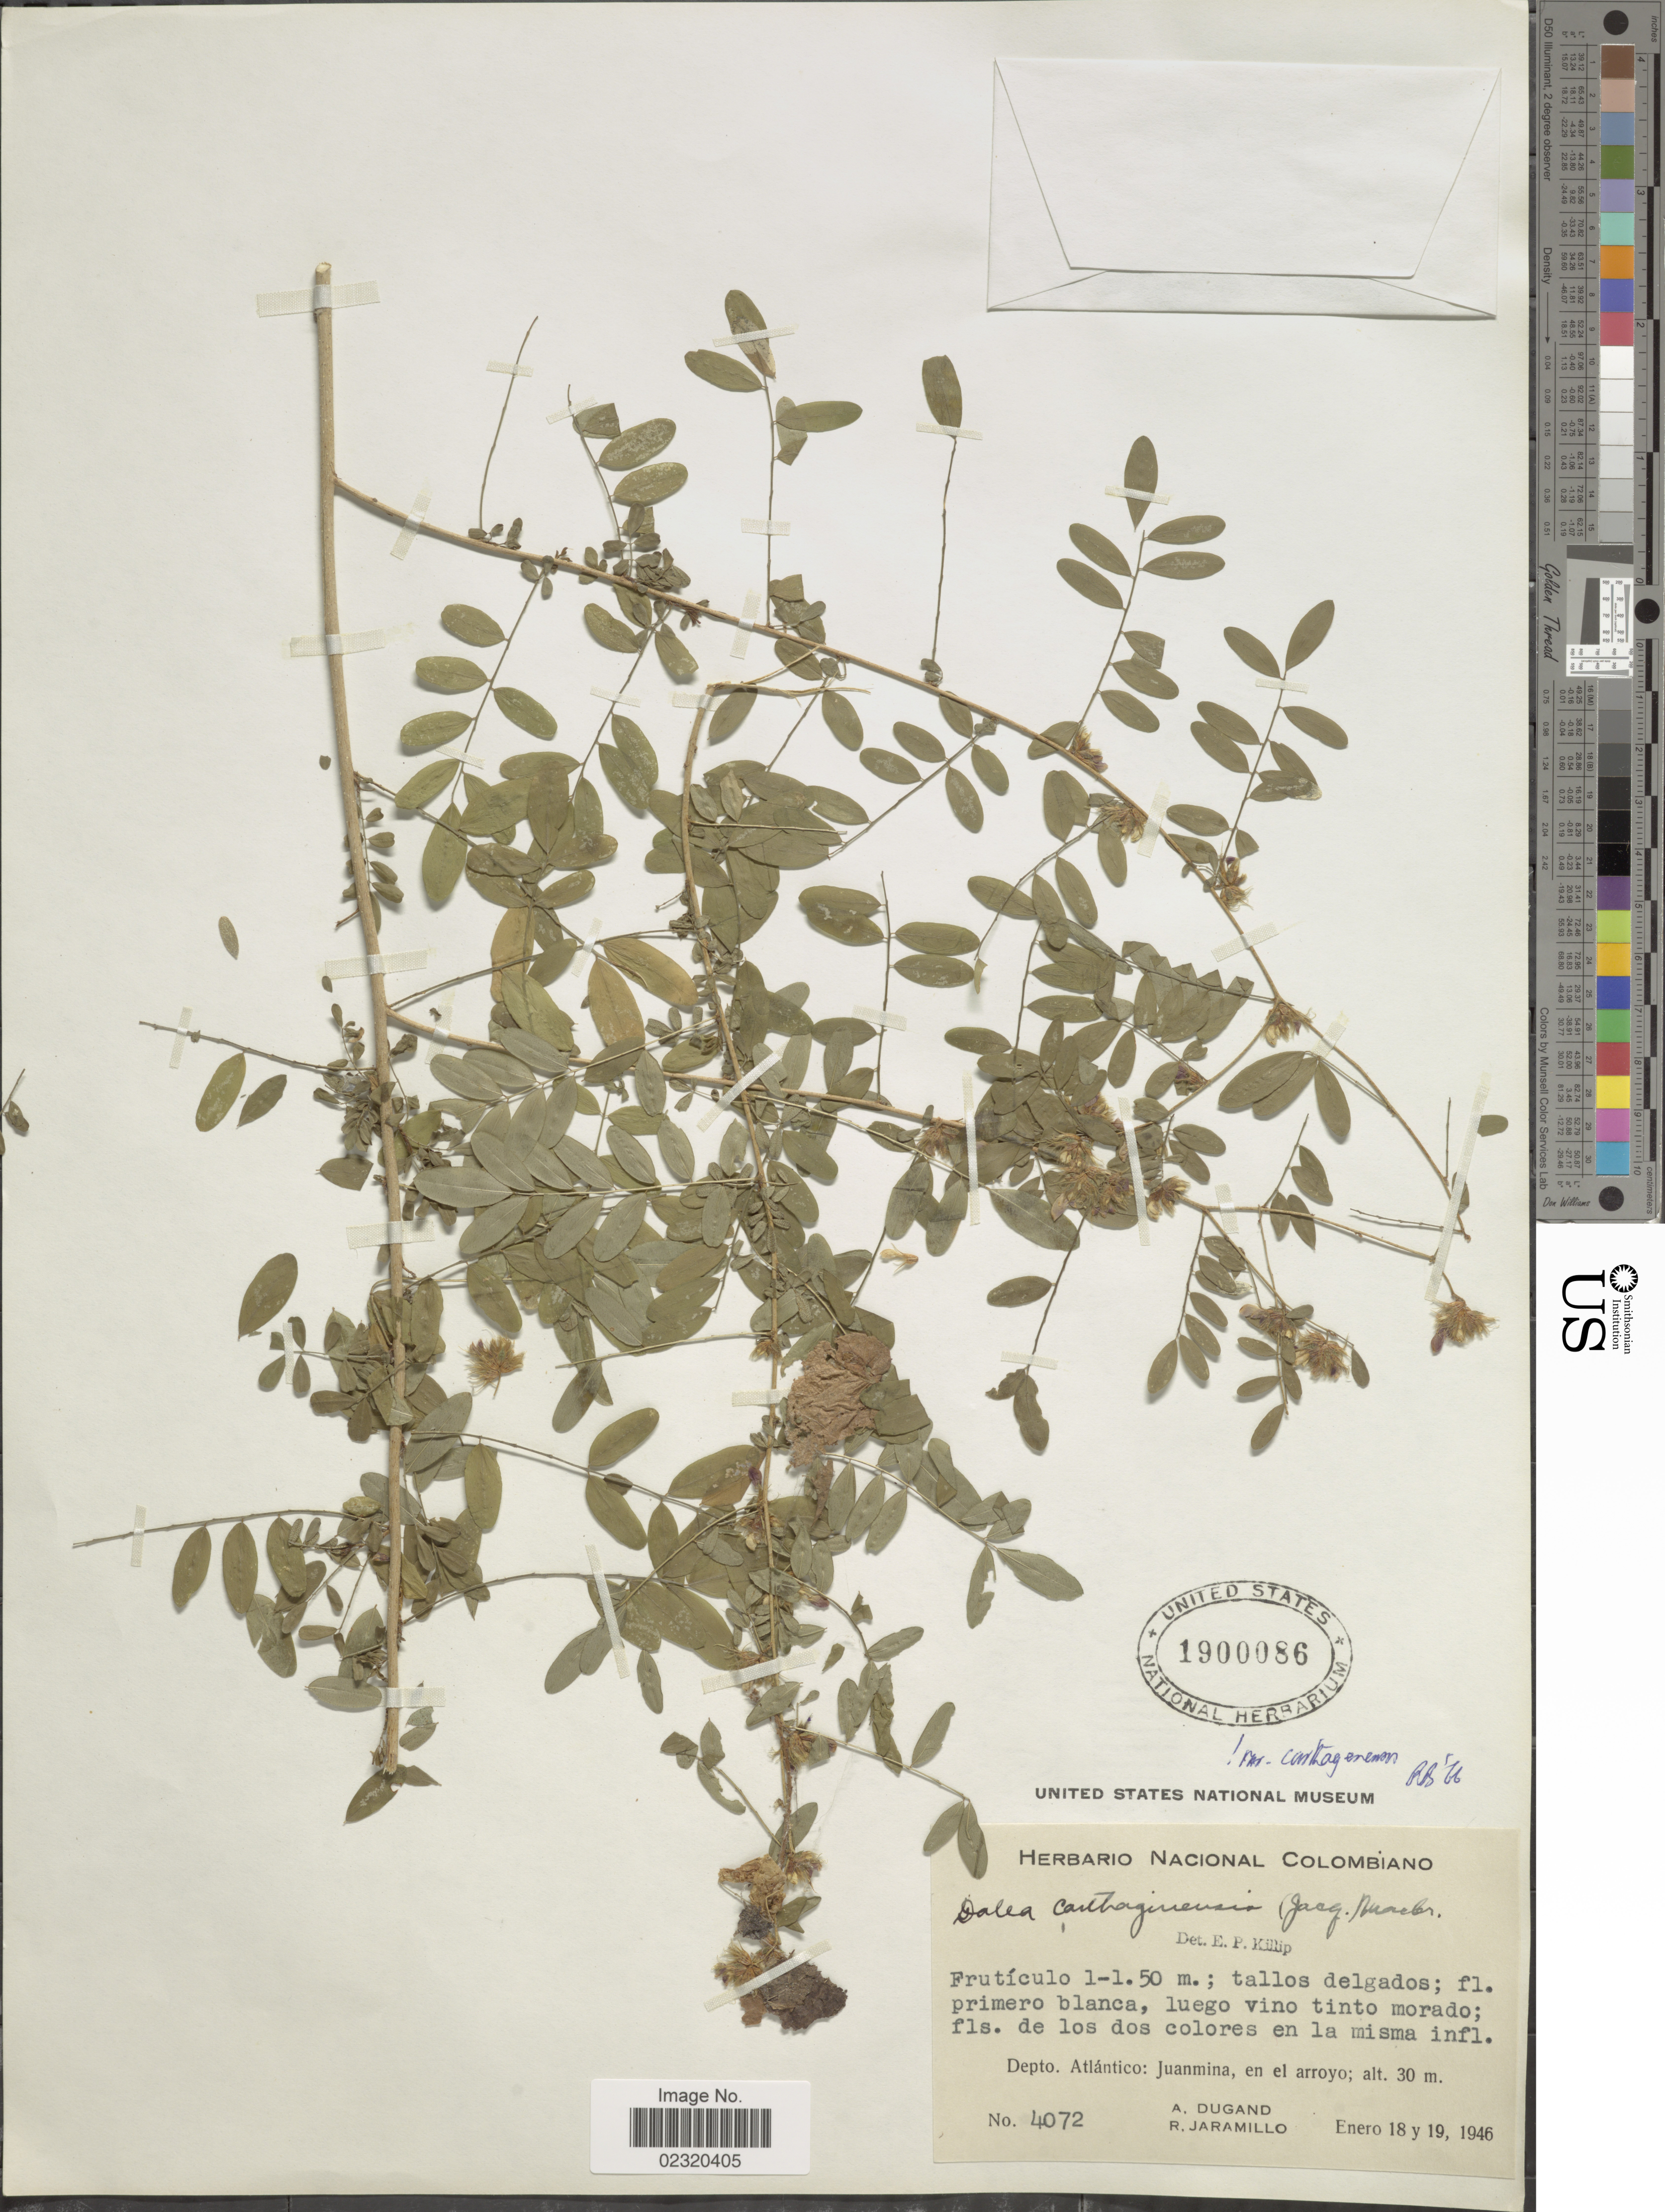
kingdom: Plantae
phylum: Tracheophyta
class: Magnoliopsida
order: Fabales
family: Fabaceae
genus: Dalea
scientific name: Dalea carthagenensis var. carthagenensis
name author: (Jacq.) J.F. Macbr.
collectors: A. Dugand & R. Jaramillo M.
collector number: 4072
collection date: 1946-01-18/1946-01-19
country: Colombia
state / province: Atlántico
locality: Juanmina, en el arroyo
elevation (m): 30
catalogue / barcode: US 1900086